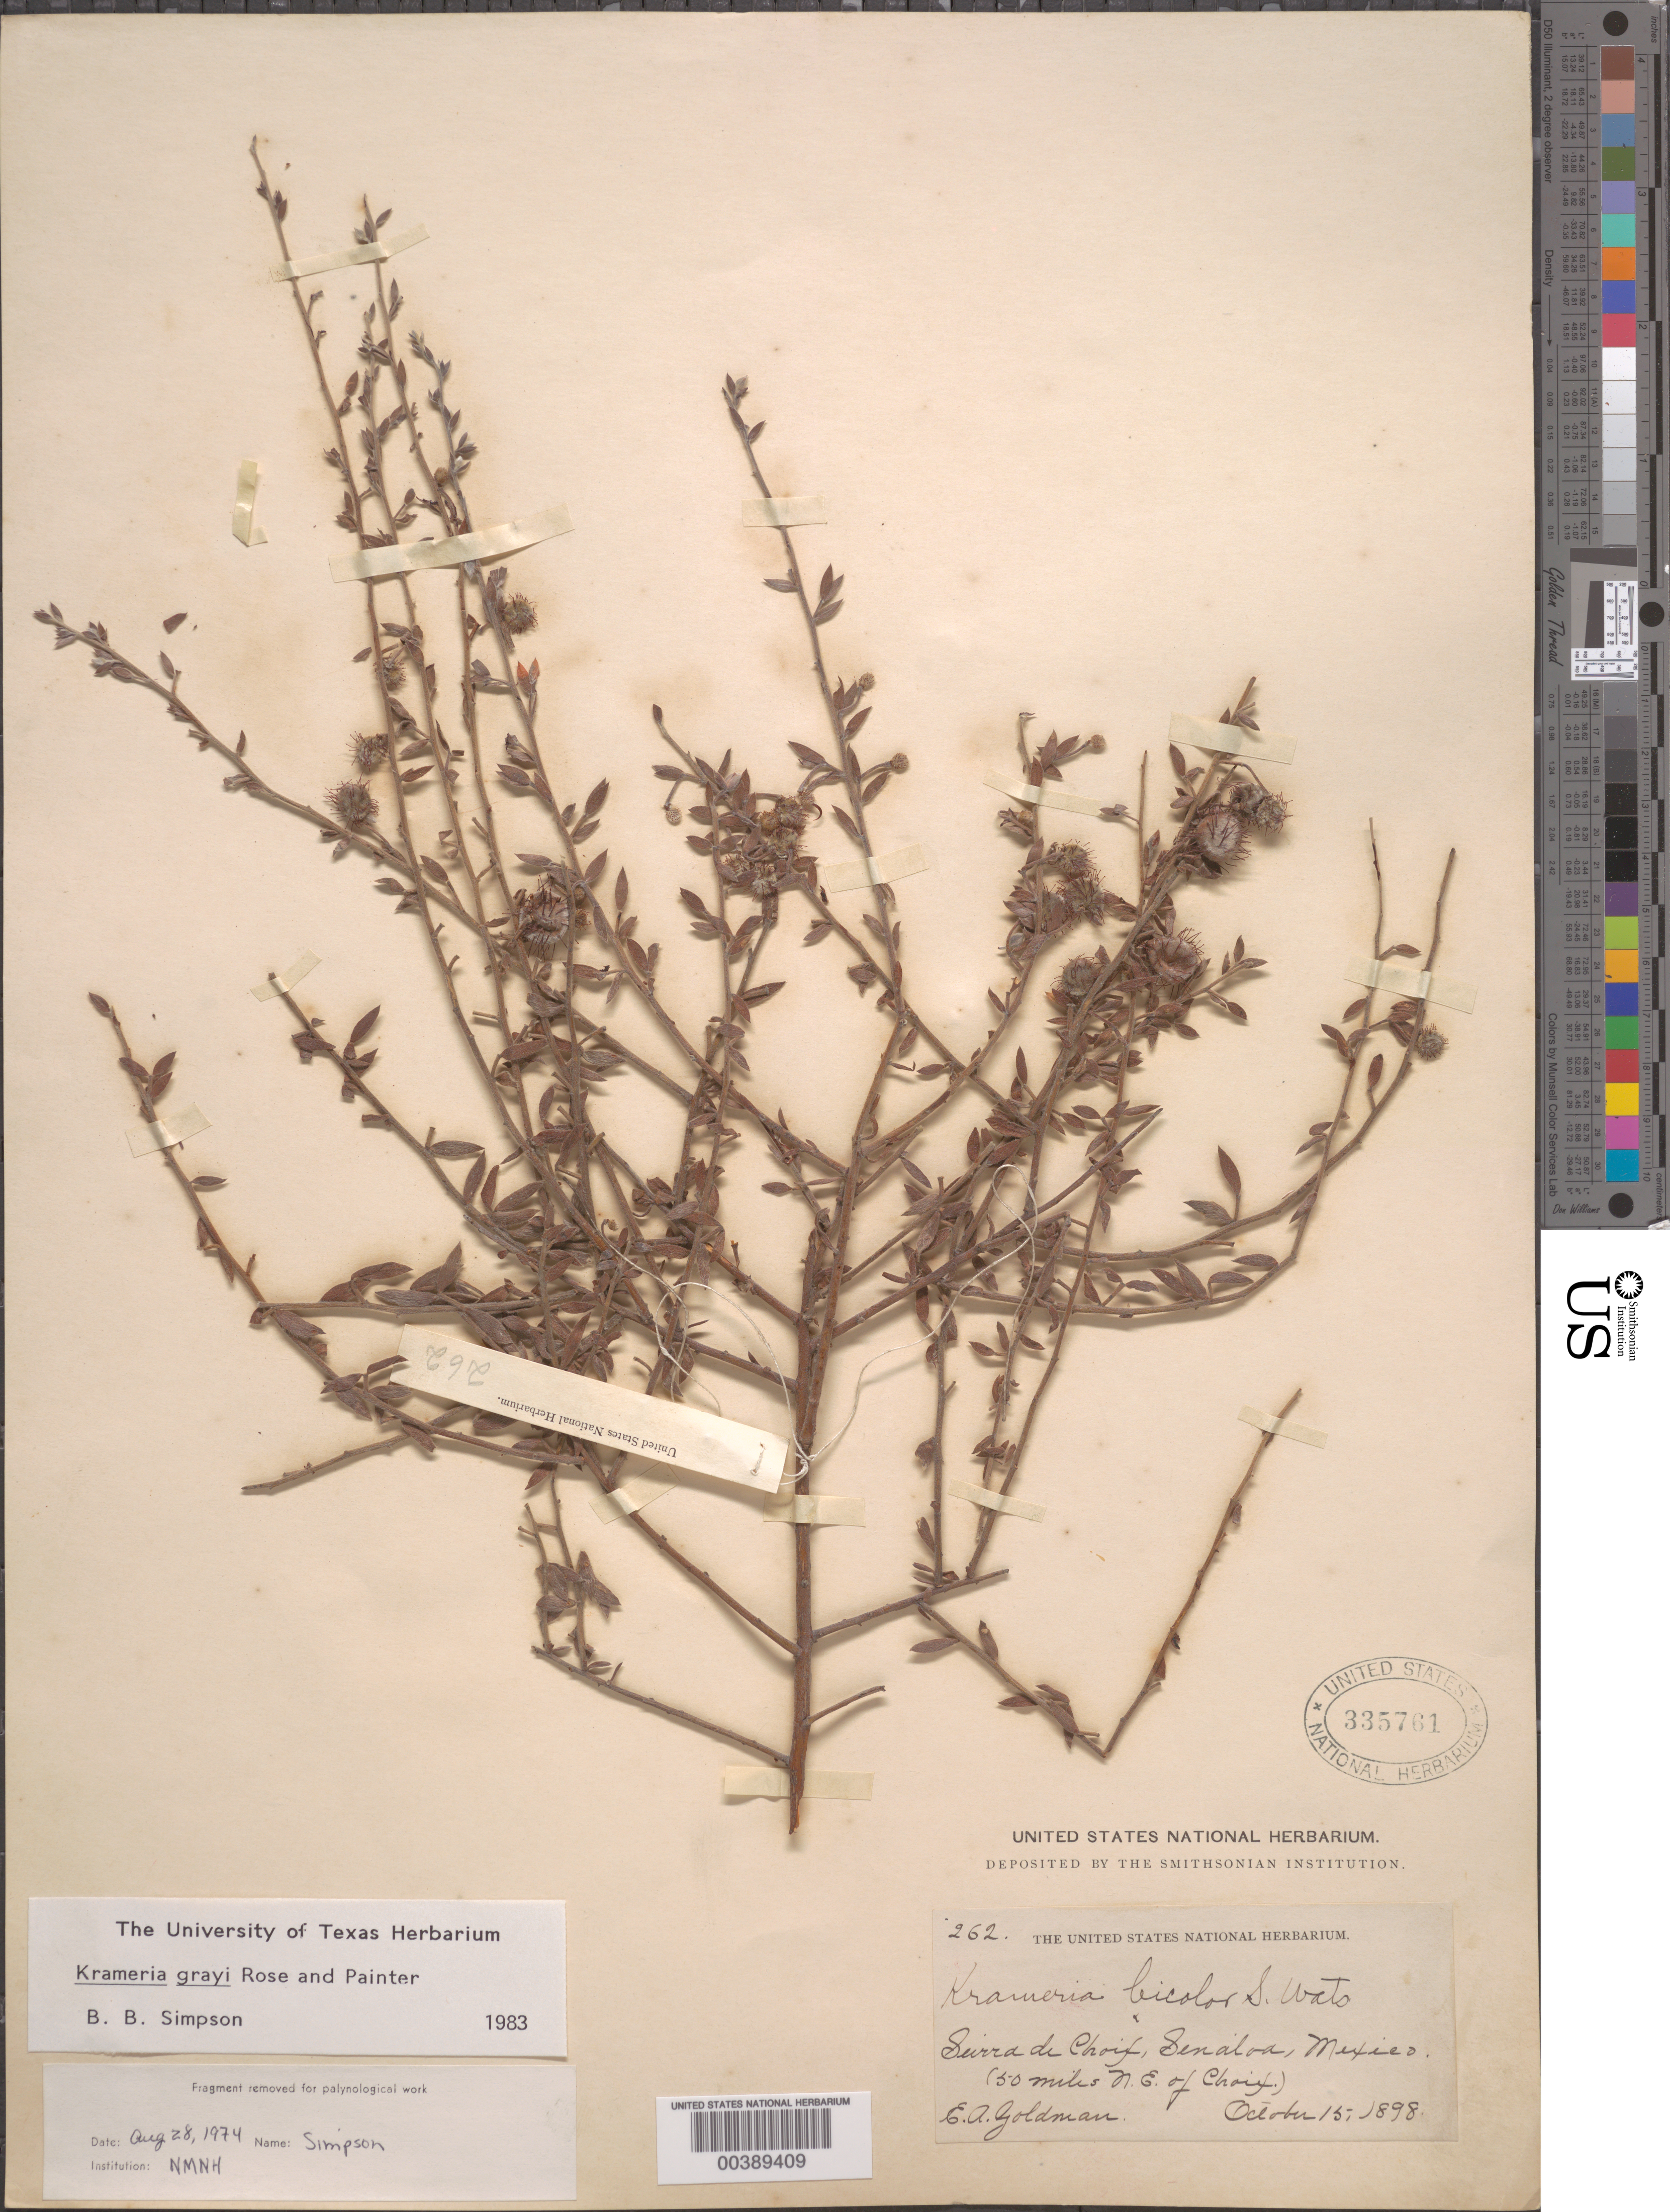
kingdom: Plantae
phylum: Tracheophyta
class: Magnoliopsida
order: Zygophyllales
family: Krameriaceae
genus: Krameria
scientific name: Krameria grayi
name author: Rose & J.H. Painter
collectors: E. A. Goldman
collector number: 262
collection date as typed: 15 Oct 1898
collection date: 1898-10-15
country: Mexico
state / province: Sinaloa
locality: Sierra de choix, 50 mi NE of choix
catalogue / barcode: US 335761